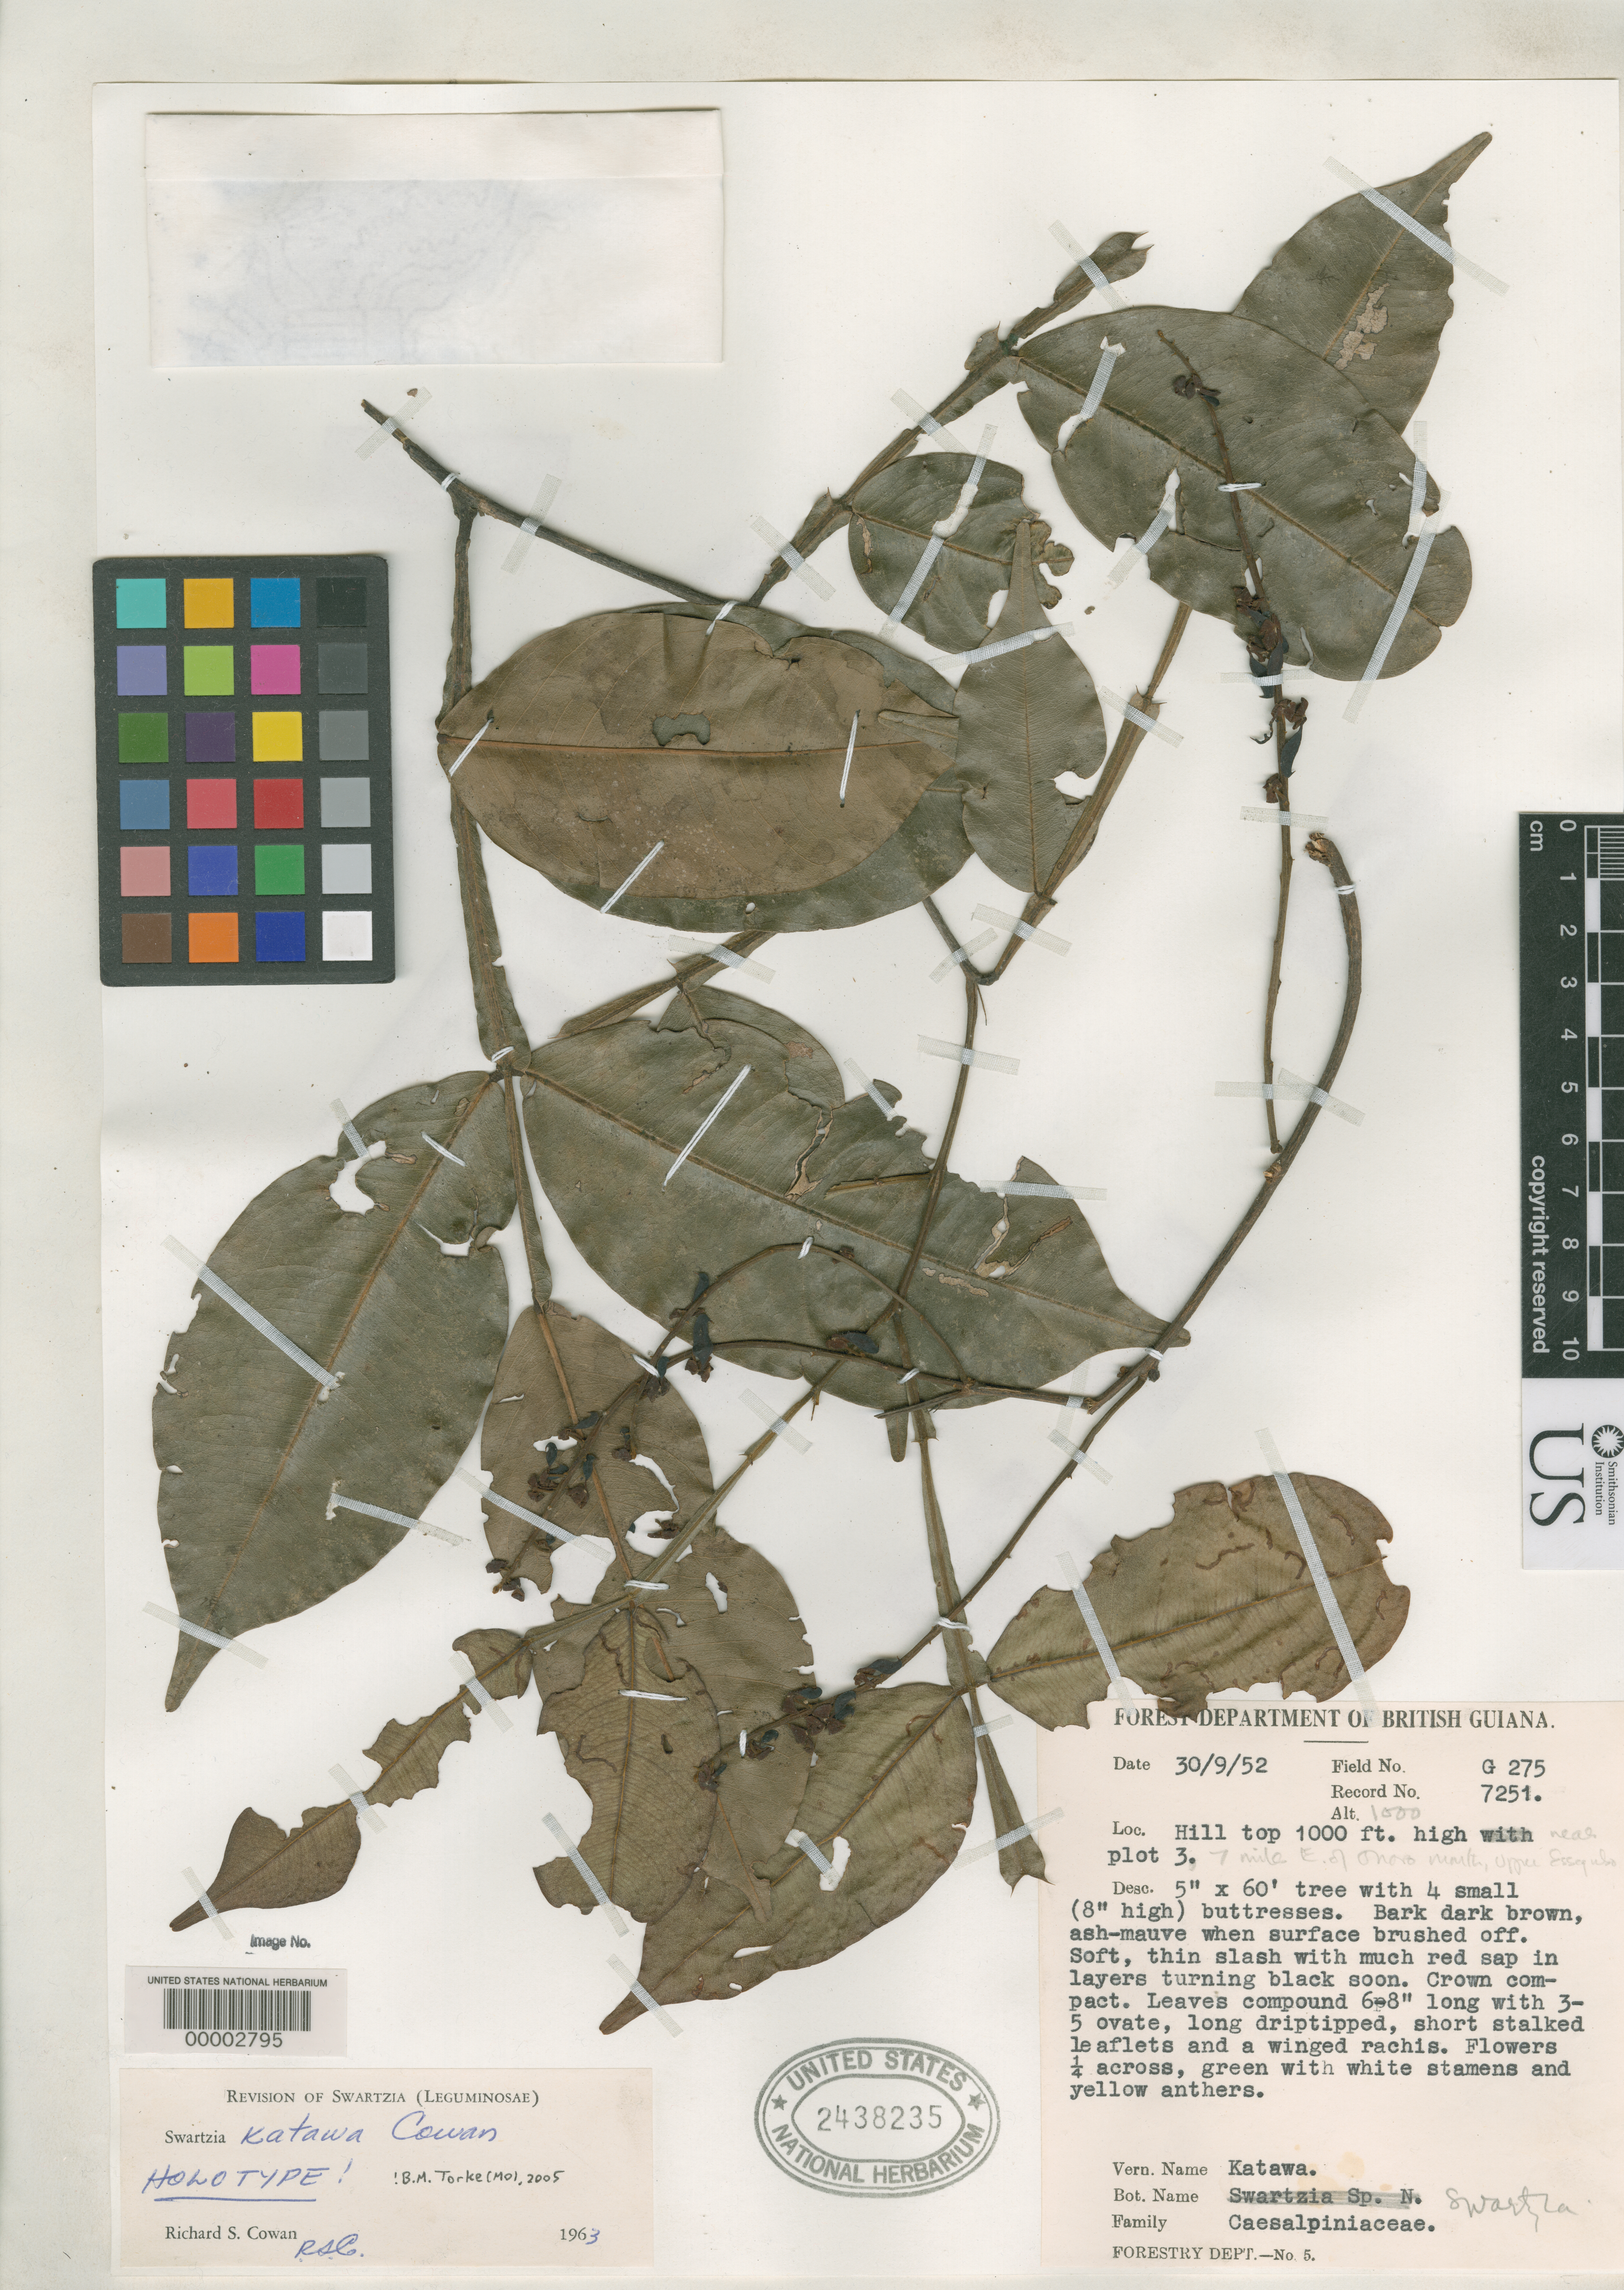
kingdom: Plantae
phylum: Tracheophyta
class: Magnoliopsida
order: Fabales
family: Fabaceae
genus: Swartzia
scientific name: Swartzia katawa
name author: R.S. Cowan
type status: Holotype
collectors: N. Guppy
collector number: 275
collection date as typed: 30 Sep 1952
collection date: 1952-09-30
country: Guyana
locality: Near mouth of Onoro River, upper Essequibo.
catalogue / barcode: US 2438235